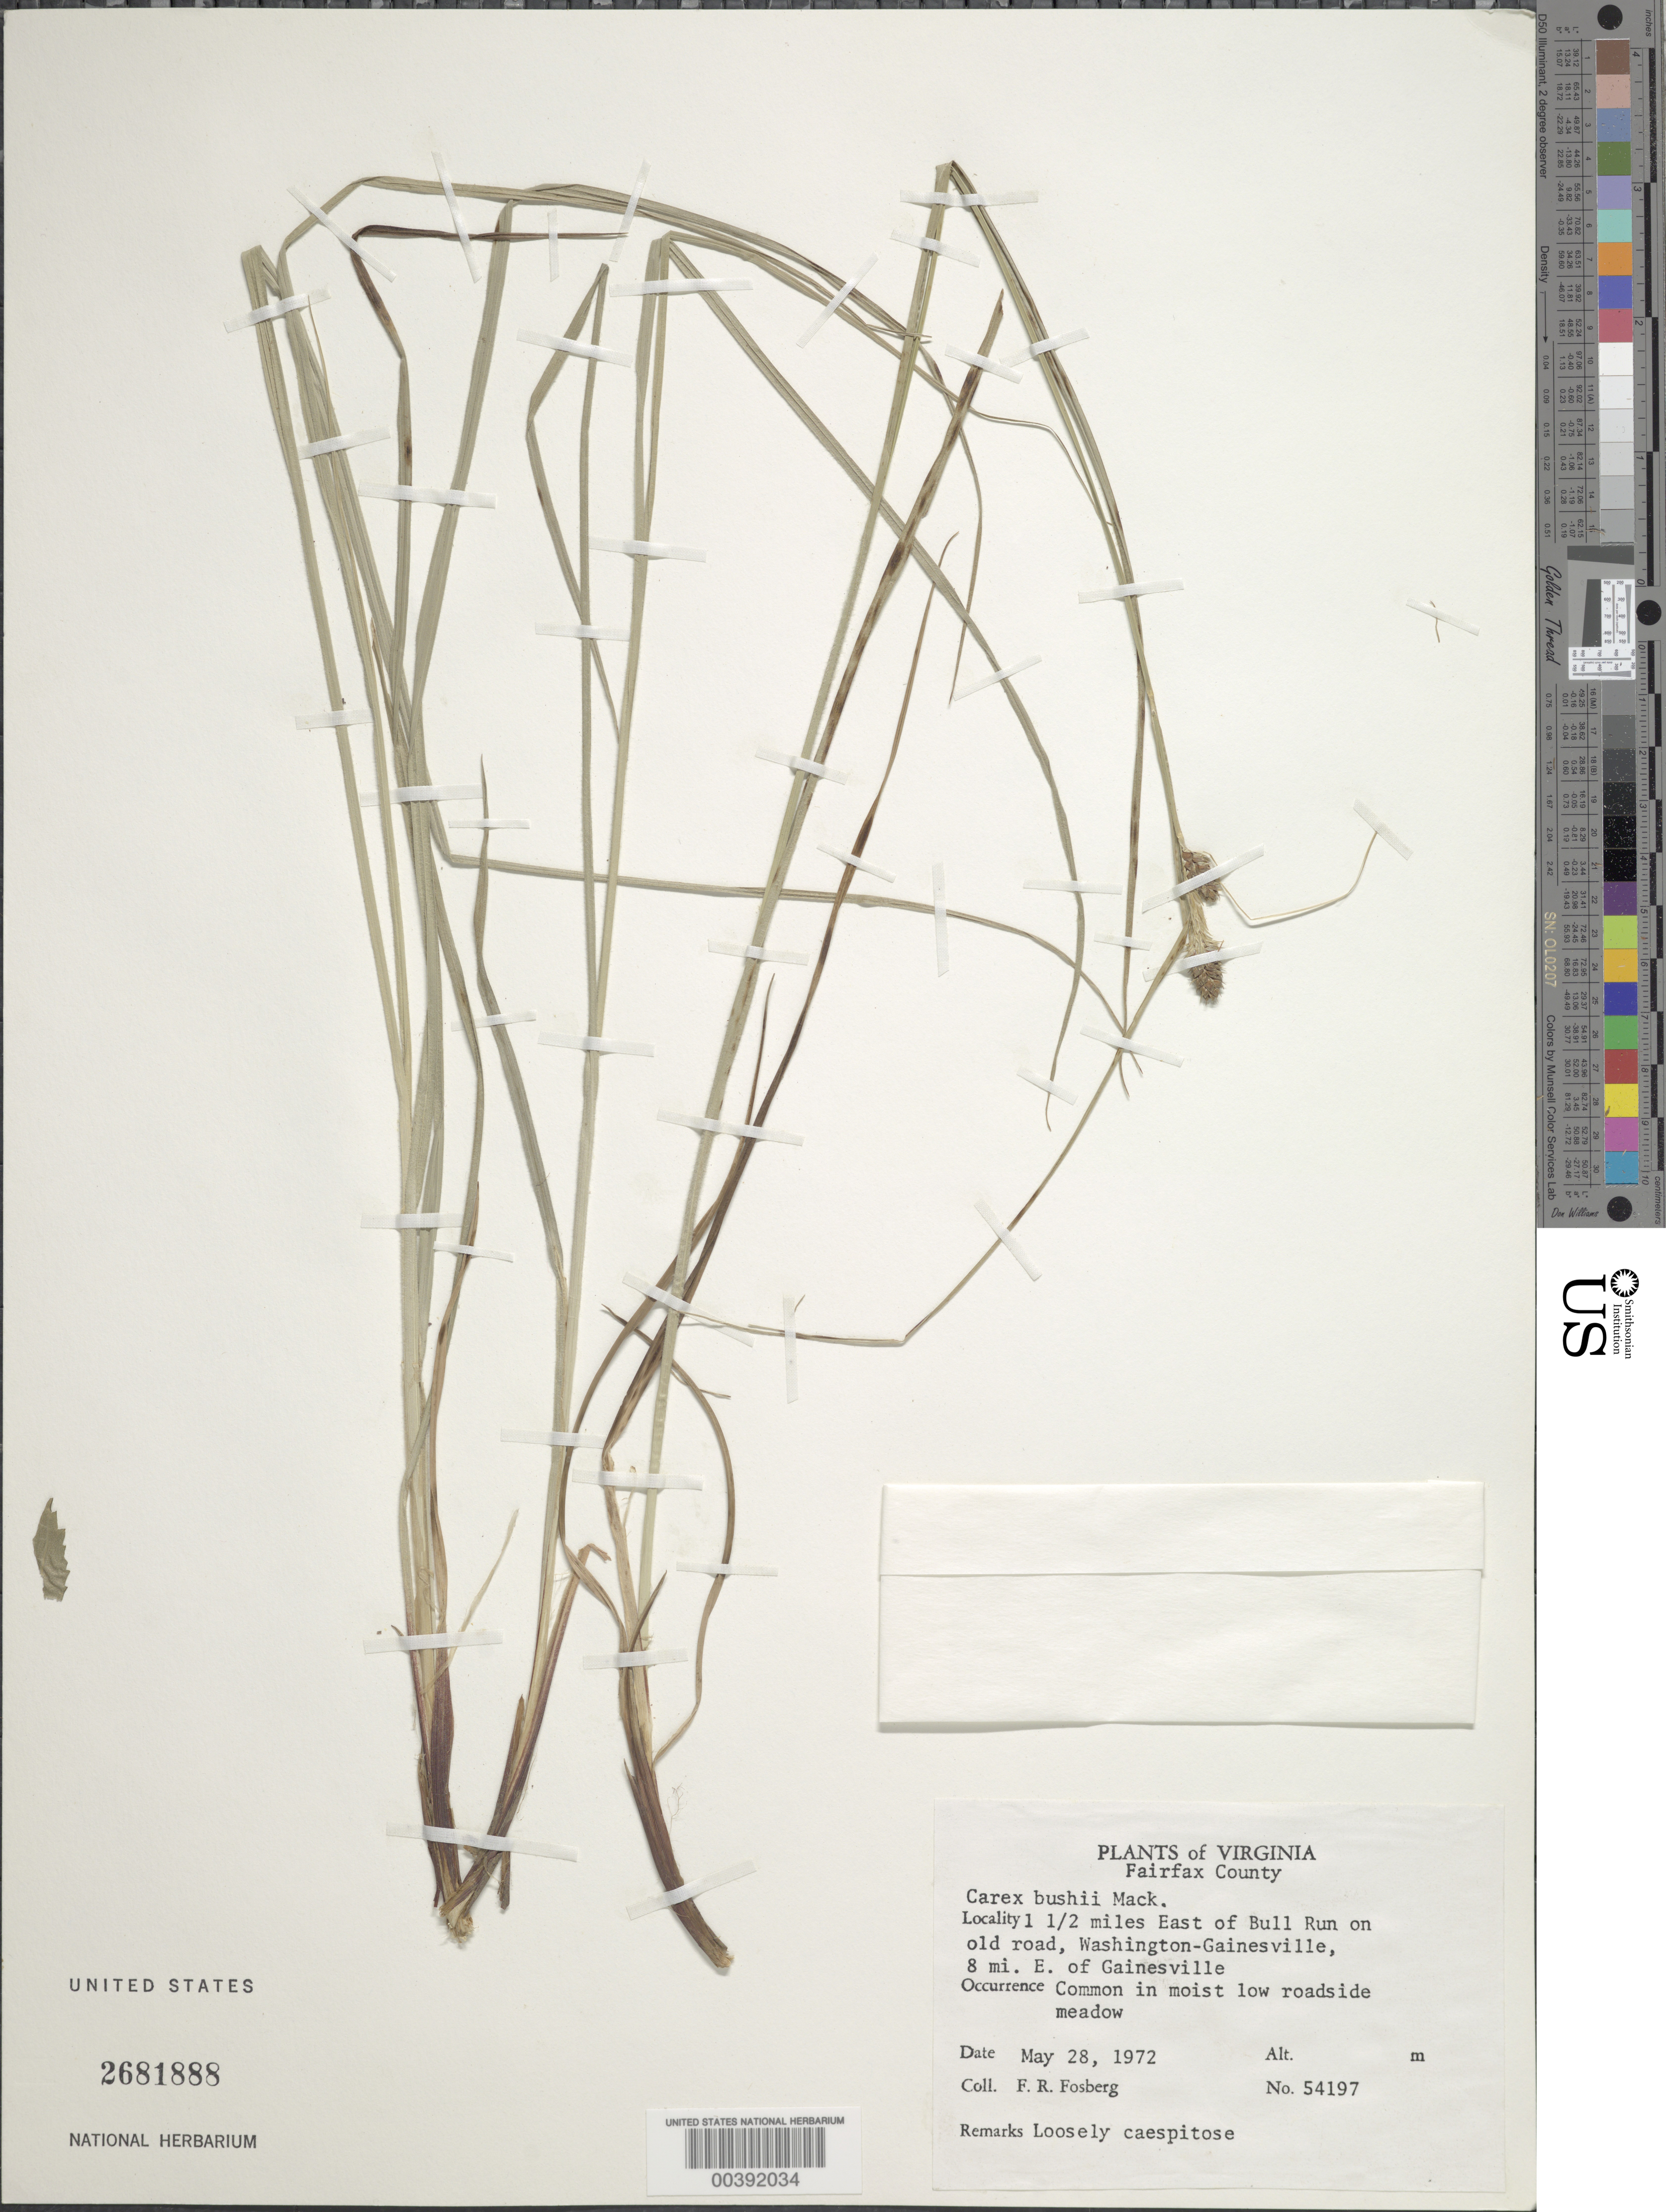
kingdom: Plantae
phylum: Tracheophyta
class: Liliopsida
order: Poales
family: Cyperaceae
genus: Carex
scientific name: Carex bushii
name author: Mack.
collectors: F. R. Fosberg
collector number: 54197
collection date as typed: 28 May 1972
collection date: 1972-05-28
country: United States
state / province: Virginia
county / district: Fairfax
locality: East of Bull Run, east of Gainesville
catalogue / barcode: US 2681888